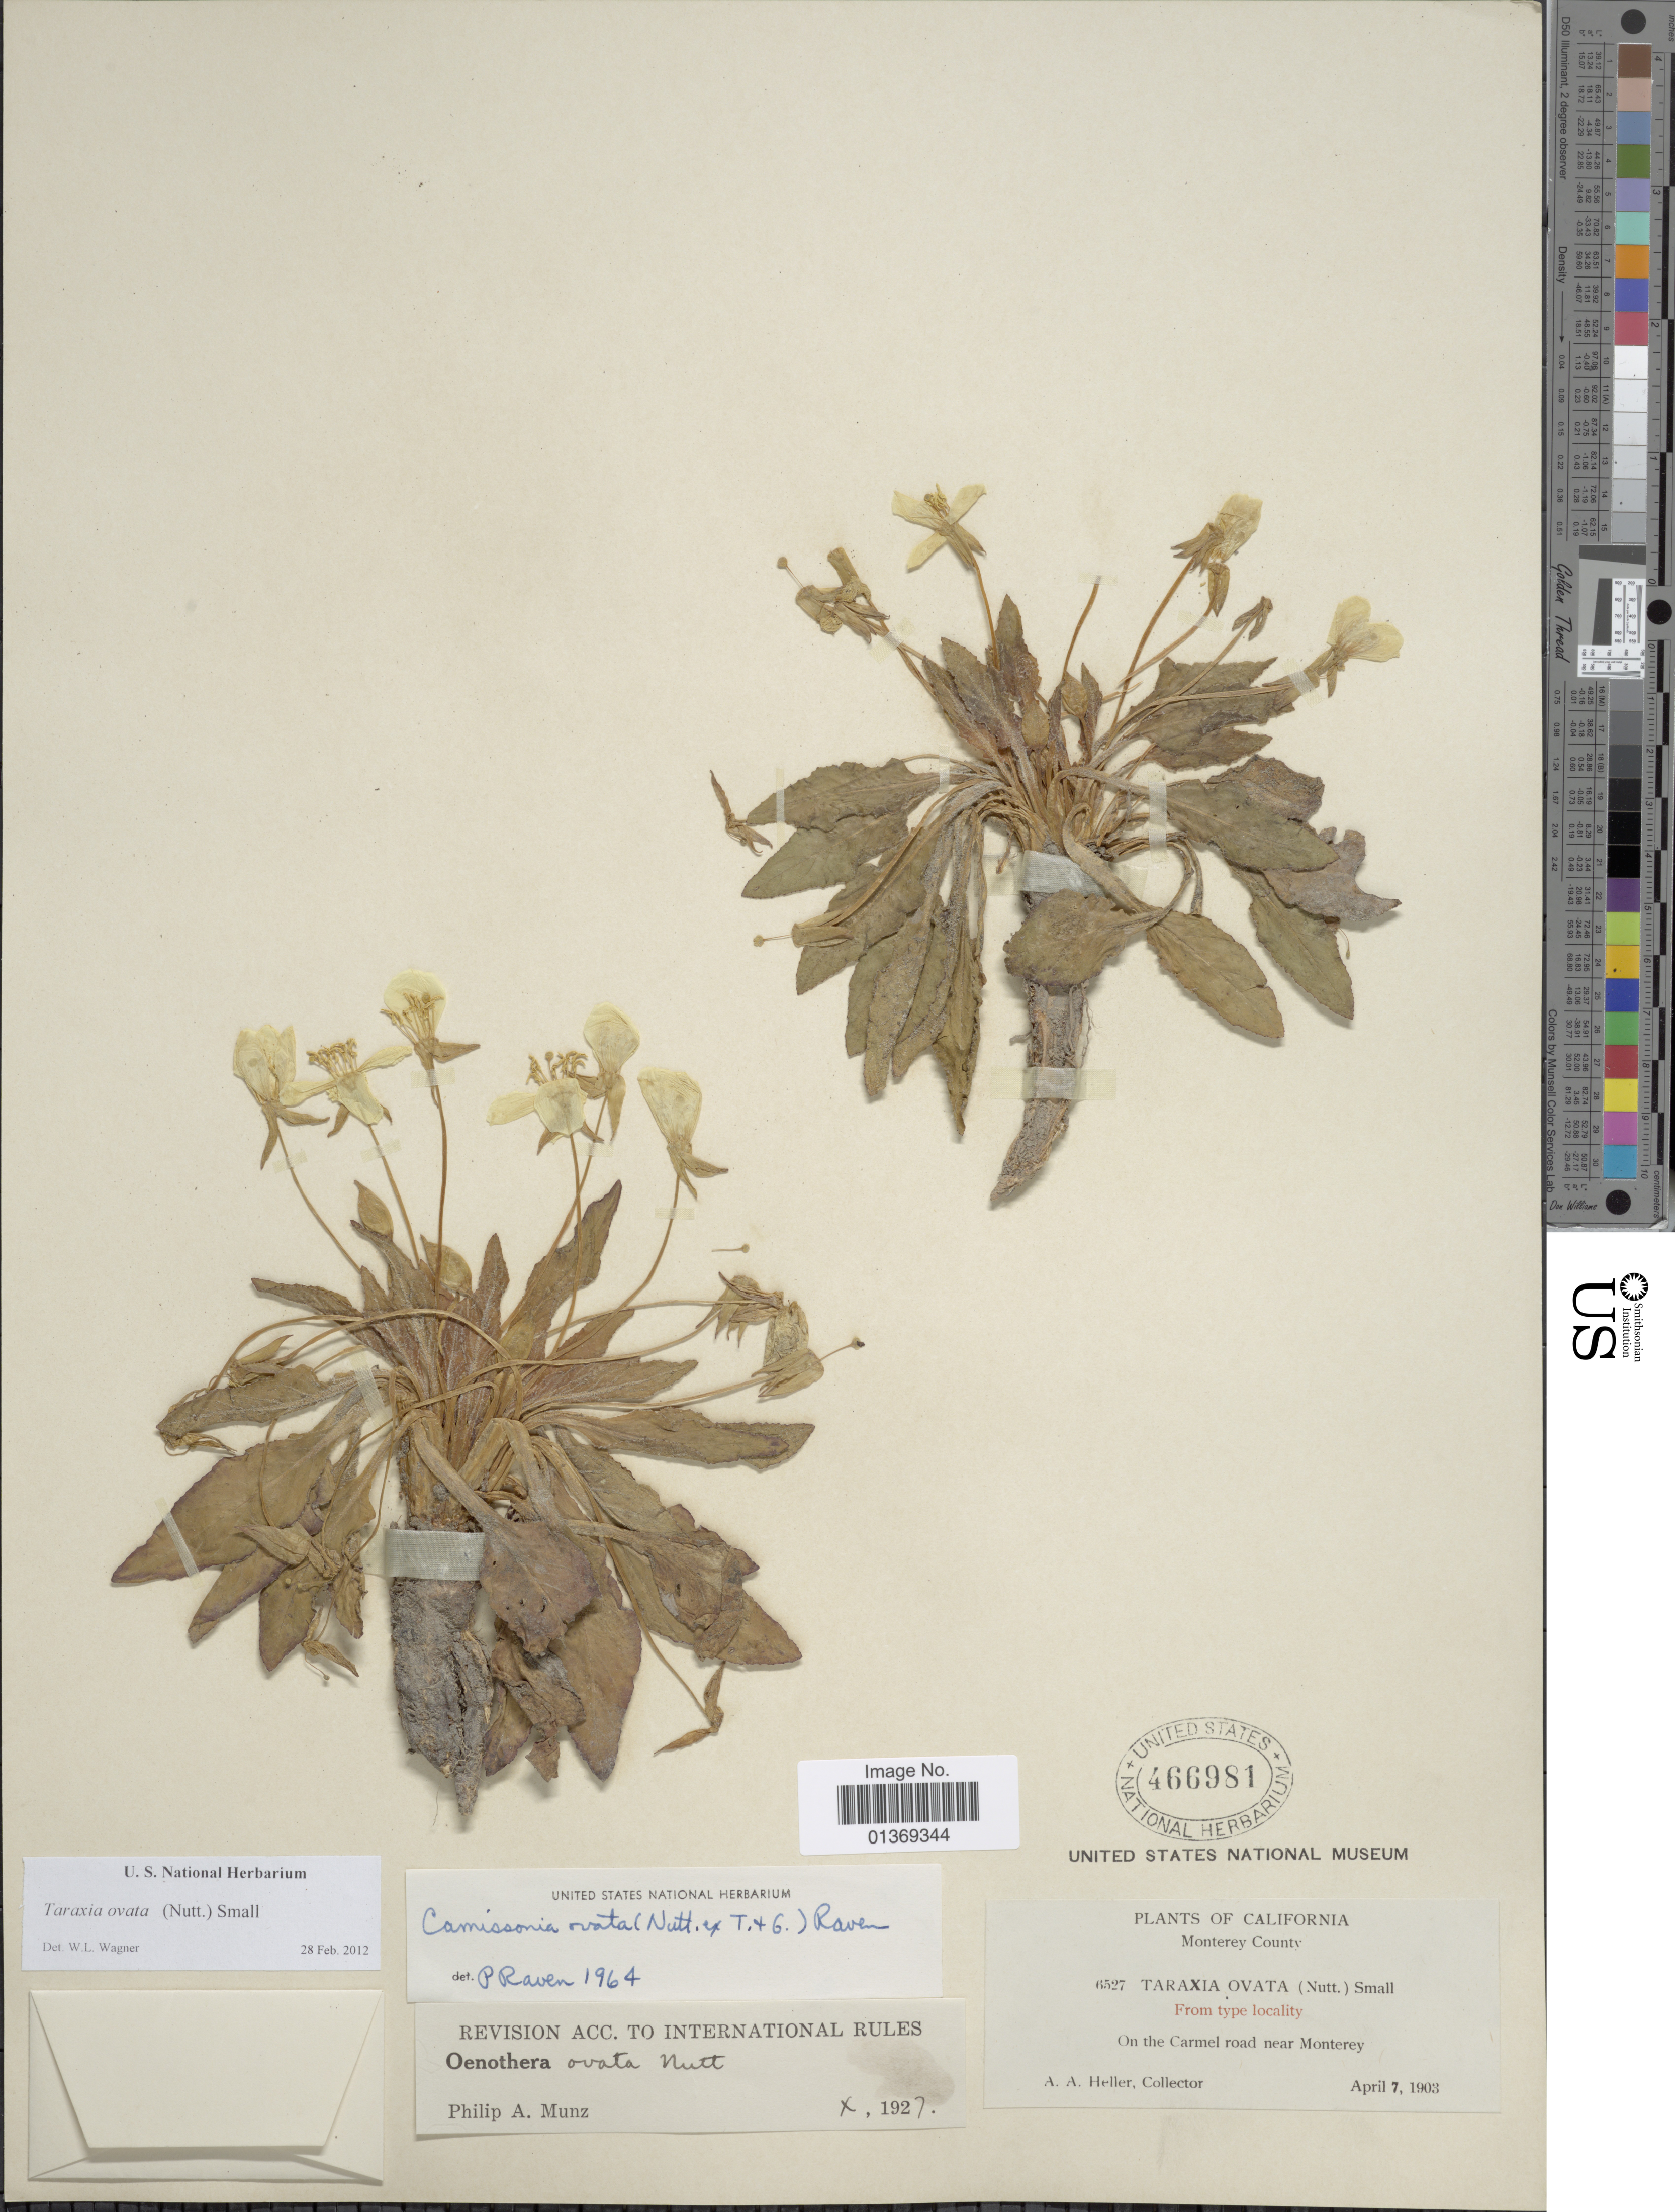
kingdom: Plantae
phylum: Tracheophyta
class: Magnoliopsida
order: Myrtales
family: Onagraceae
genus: Taraxia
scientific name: Taraxia ovata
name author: (Nutt.) Small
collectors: A. A. Heller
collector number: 6527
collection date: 1903-04-07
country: United States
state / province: California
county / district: Monterey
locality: Monterey County, On the Carmel road near Monterey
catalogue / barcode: US 466981